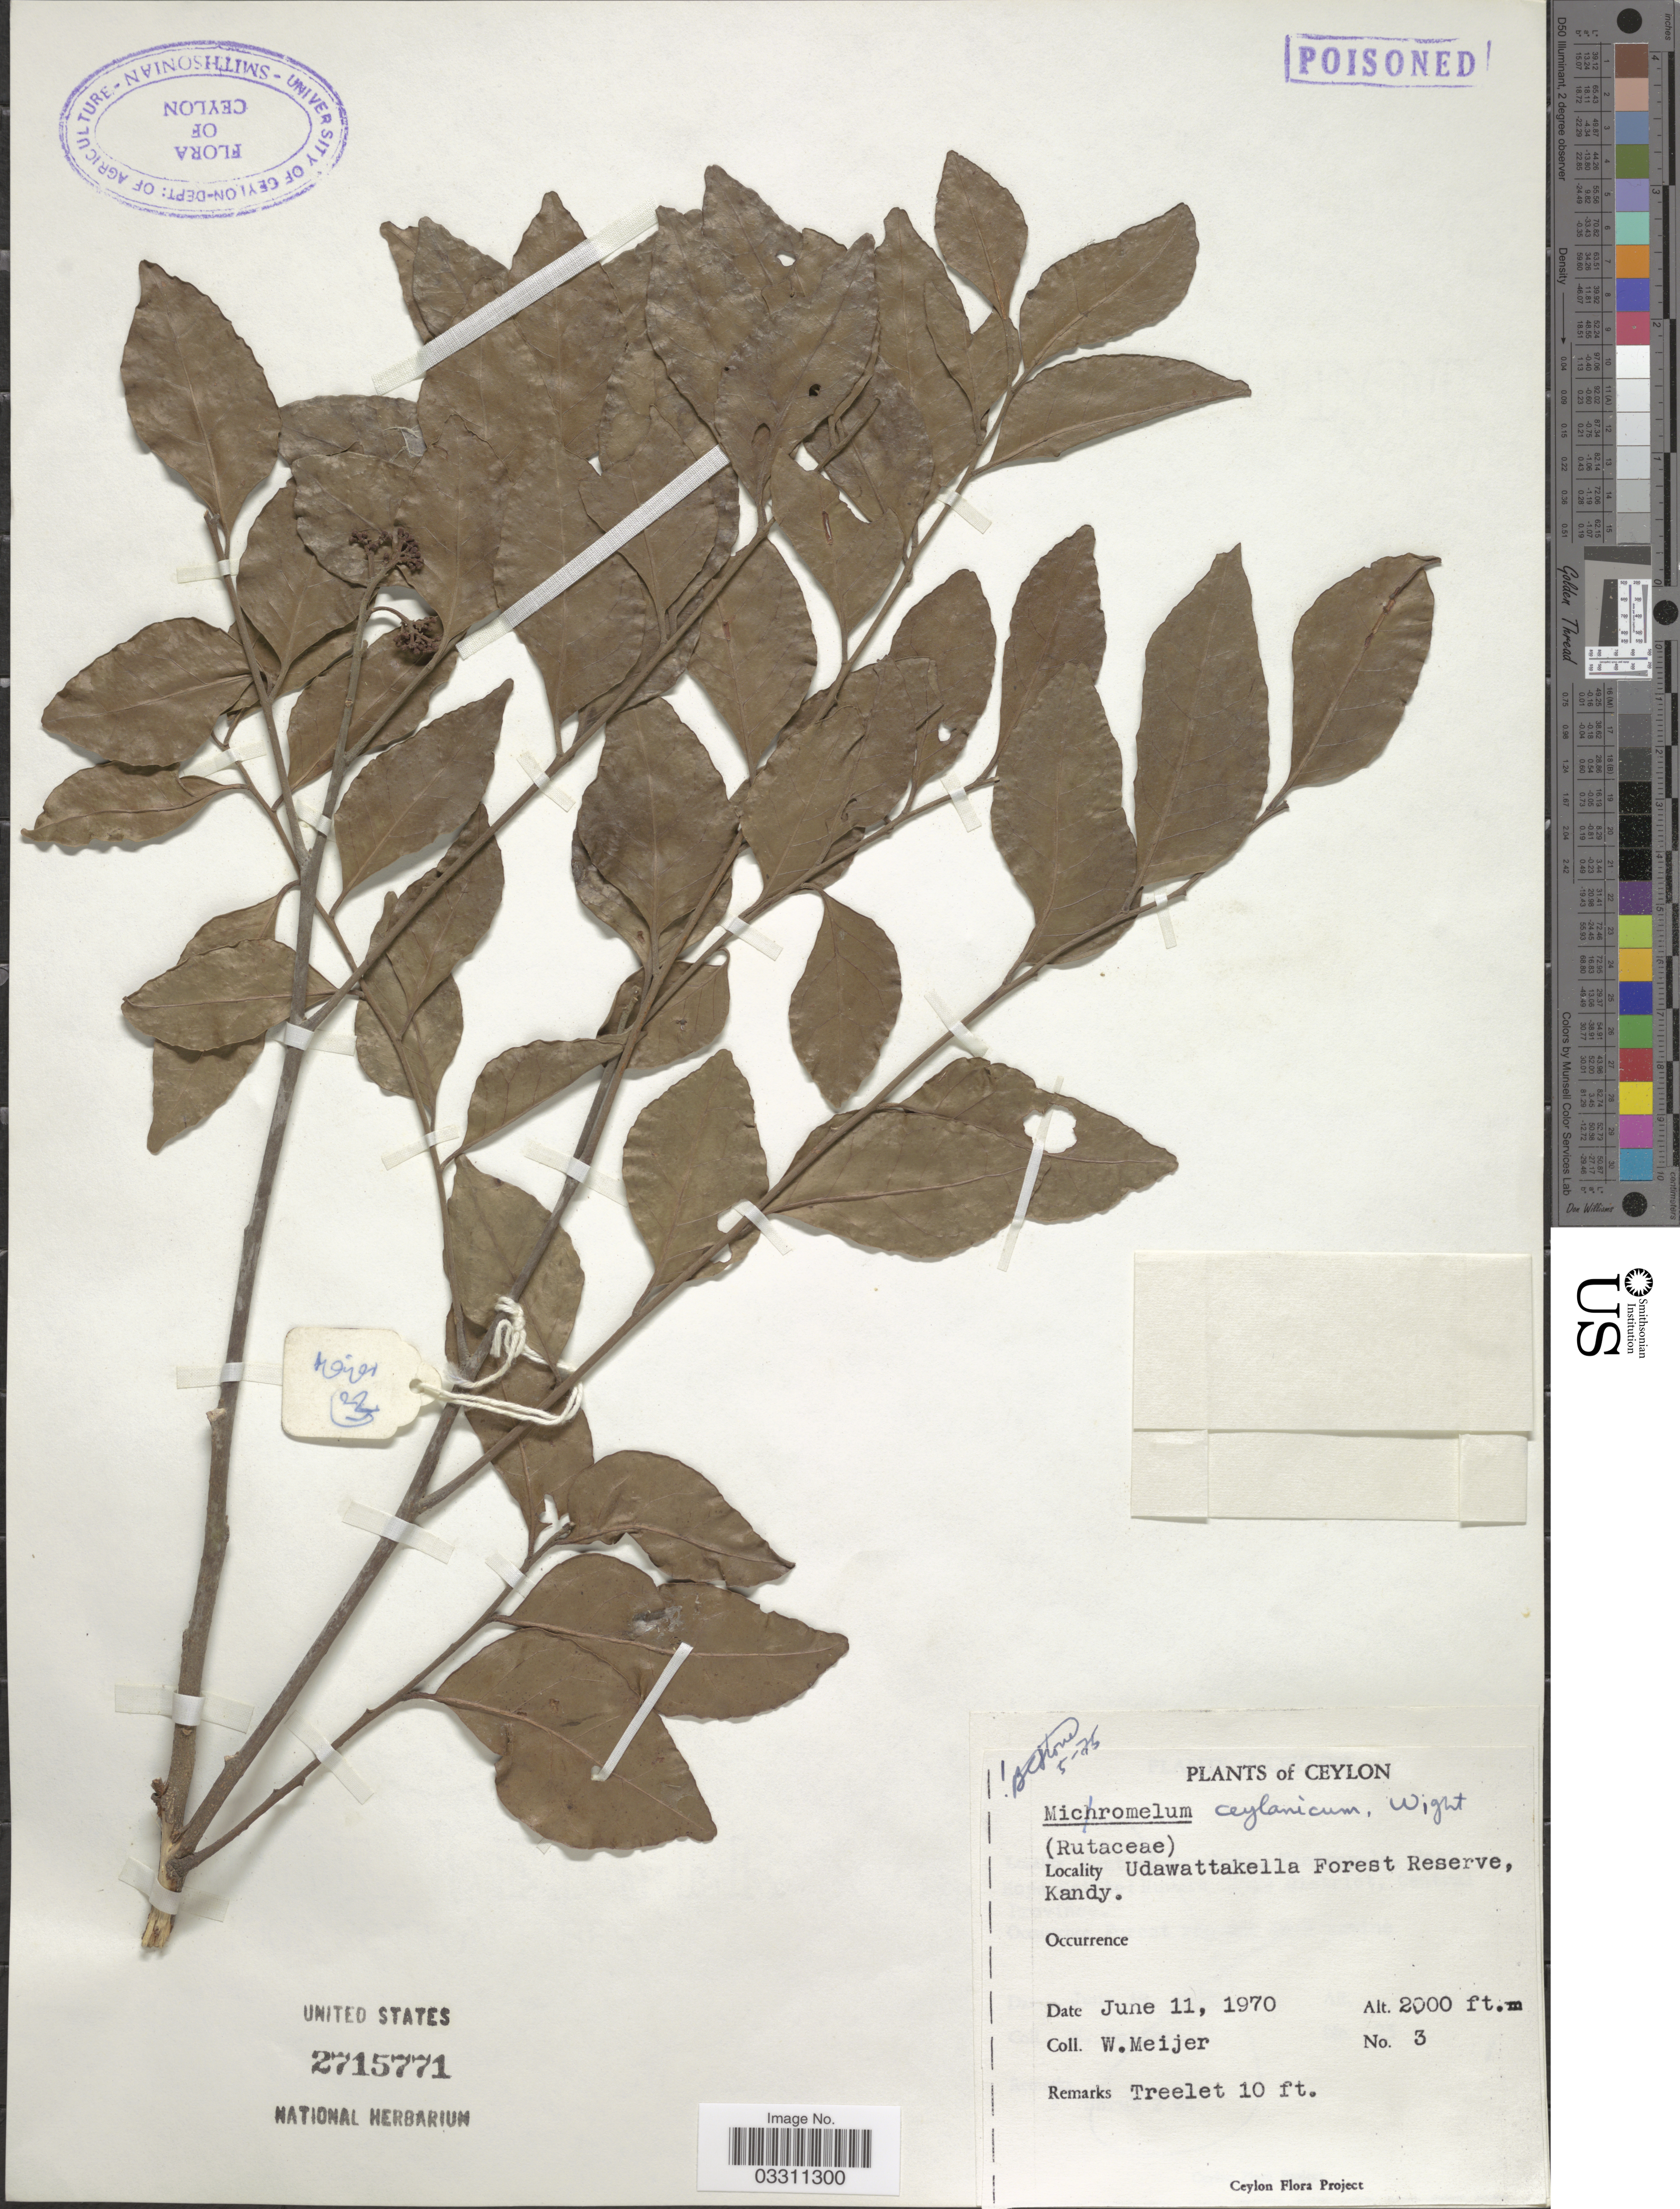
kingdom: Plantae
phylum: Tracheophyta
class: Magnoliopsida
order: Sapindales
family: Rutaceae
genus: Micromelum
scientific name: Micromelum ceylanicum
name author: Wight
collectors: W. Meijer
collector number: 3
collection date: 1970-06-11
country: Sri Lanka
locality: Ceylon. Udawattakella Forest Reserve, Kandy.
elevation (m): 610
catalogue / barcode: US 2715771